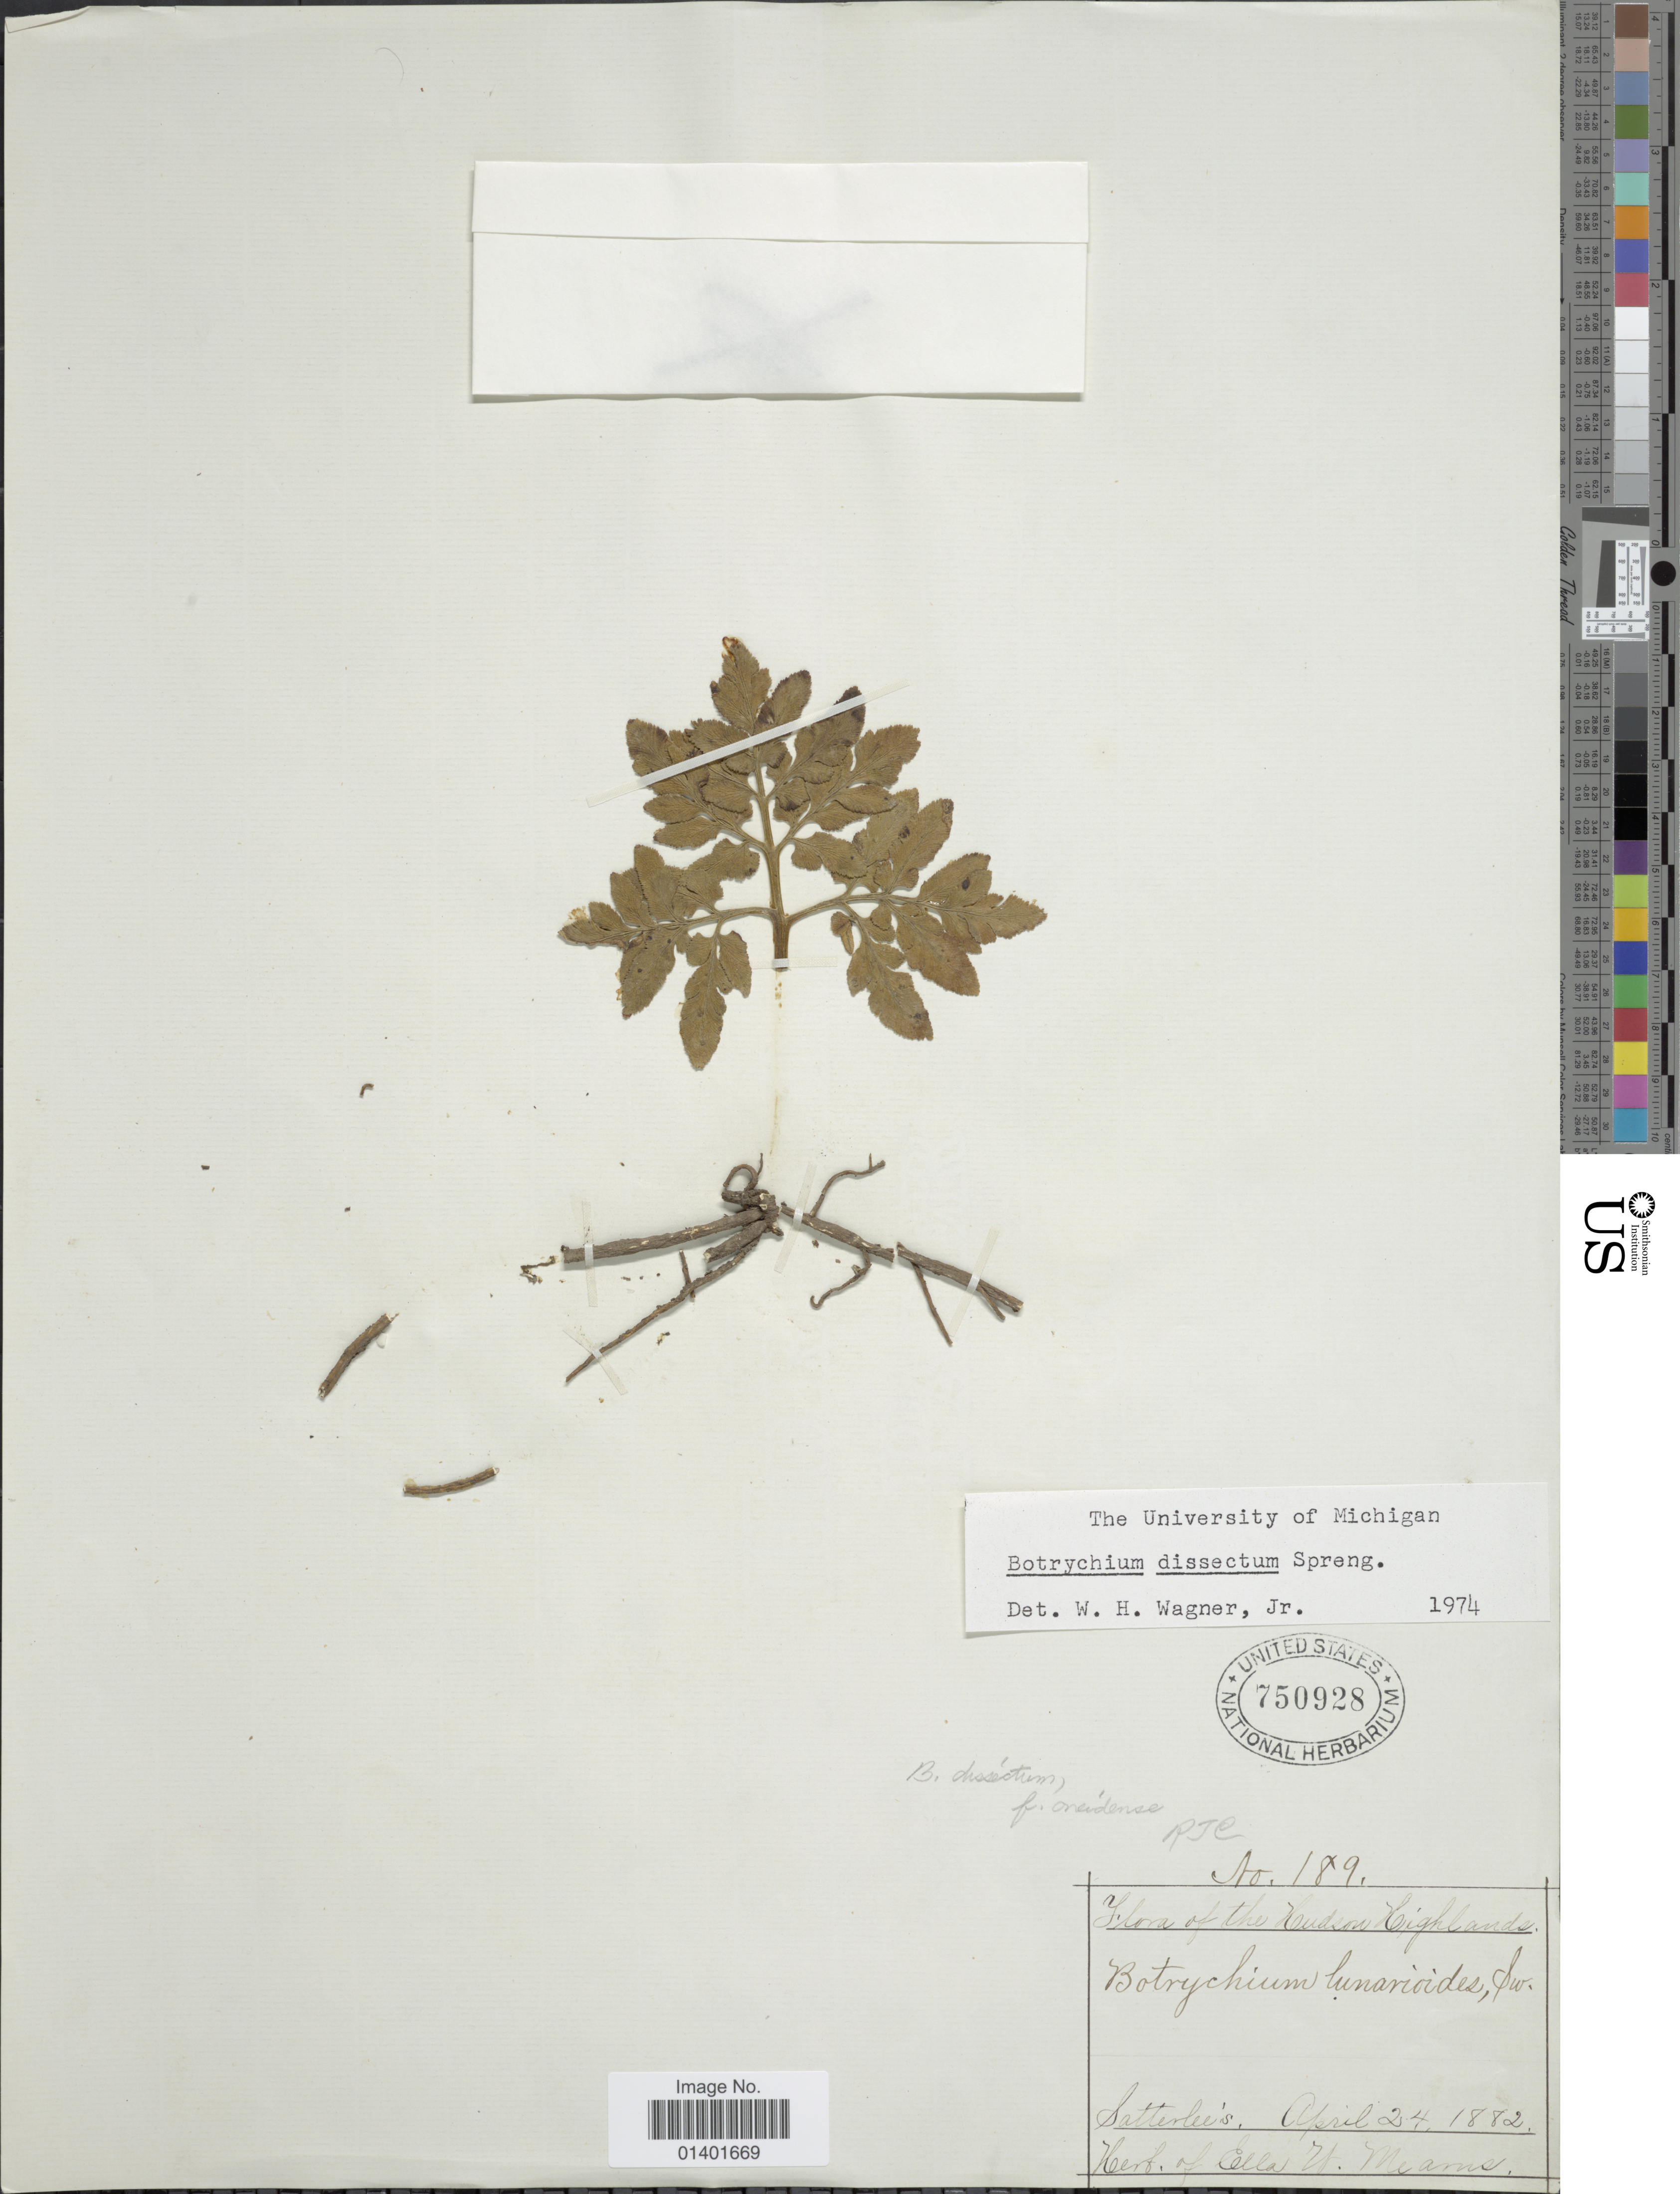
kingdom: Plantae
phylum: Tracheophyta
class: Polypodiopsida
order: Ophioglossales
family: Ophioglossaceae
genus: Botrychium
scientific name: Botrychium dissectum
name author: Spreng.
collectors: ex herb. Ella W. Mearns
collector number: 189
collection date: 1882-04-24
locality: Hudson Highlands. Satterlee's.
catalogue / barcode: US 750928